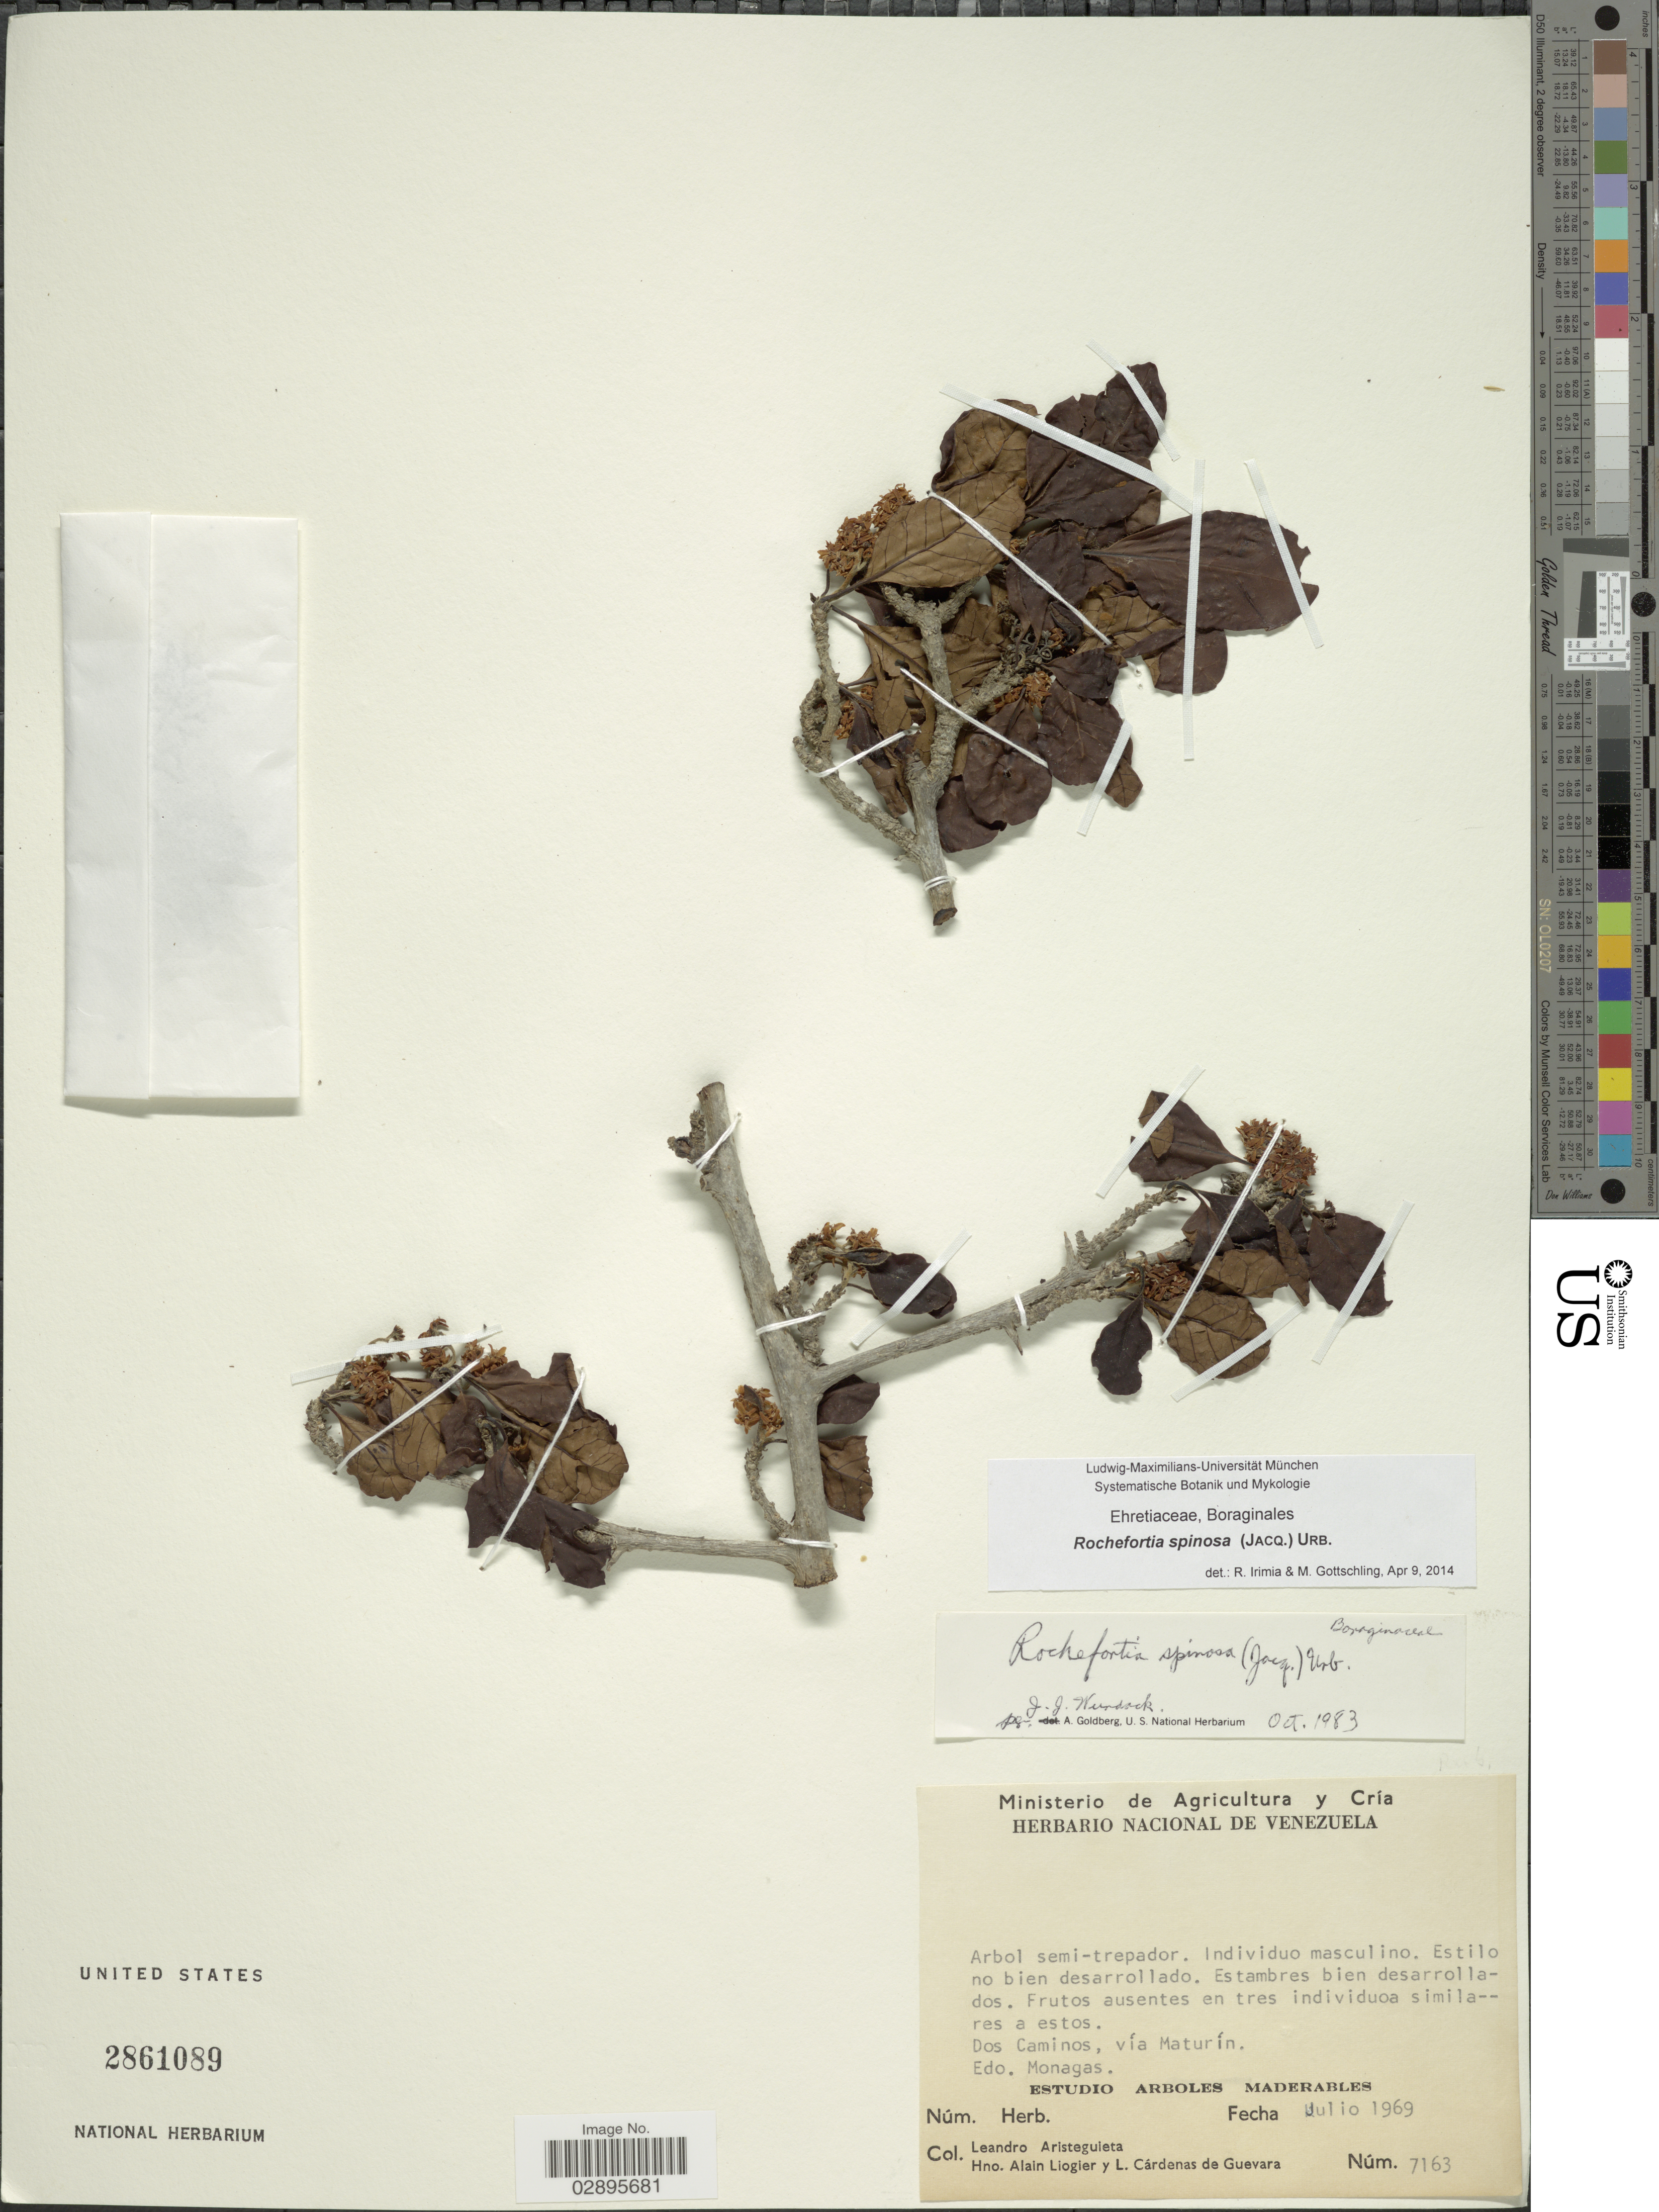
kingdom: Plantae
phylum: Tracheophyta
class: Magnoliopsida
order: Boraginales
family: Ehretiaceae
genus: Rochefortia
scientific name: Rochefortia spinosa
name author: (Jacq.) Urb.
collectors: L. Aristeguieta, A. H. Liogier & L. De Guevara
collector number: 7163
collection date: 1969-07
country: Venezuela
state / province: Monagas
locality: Dos Caminos, vía Maturín.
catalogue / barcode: US 2861089